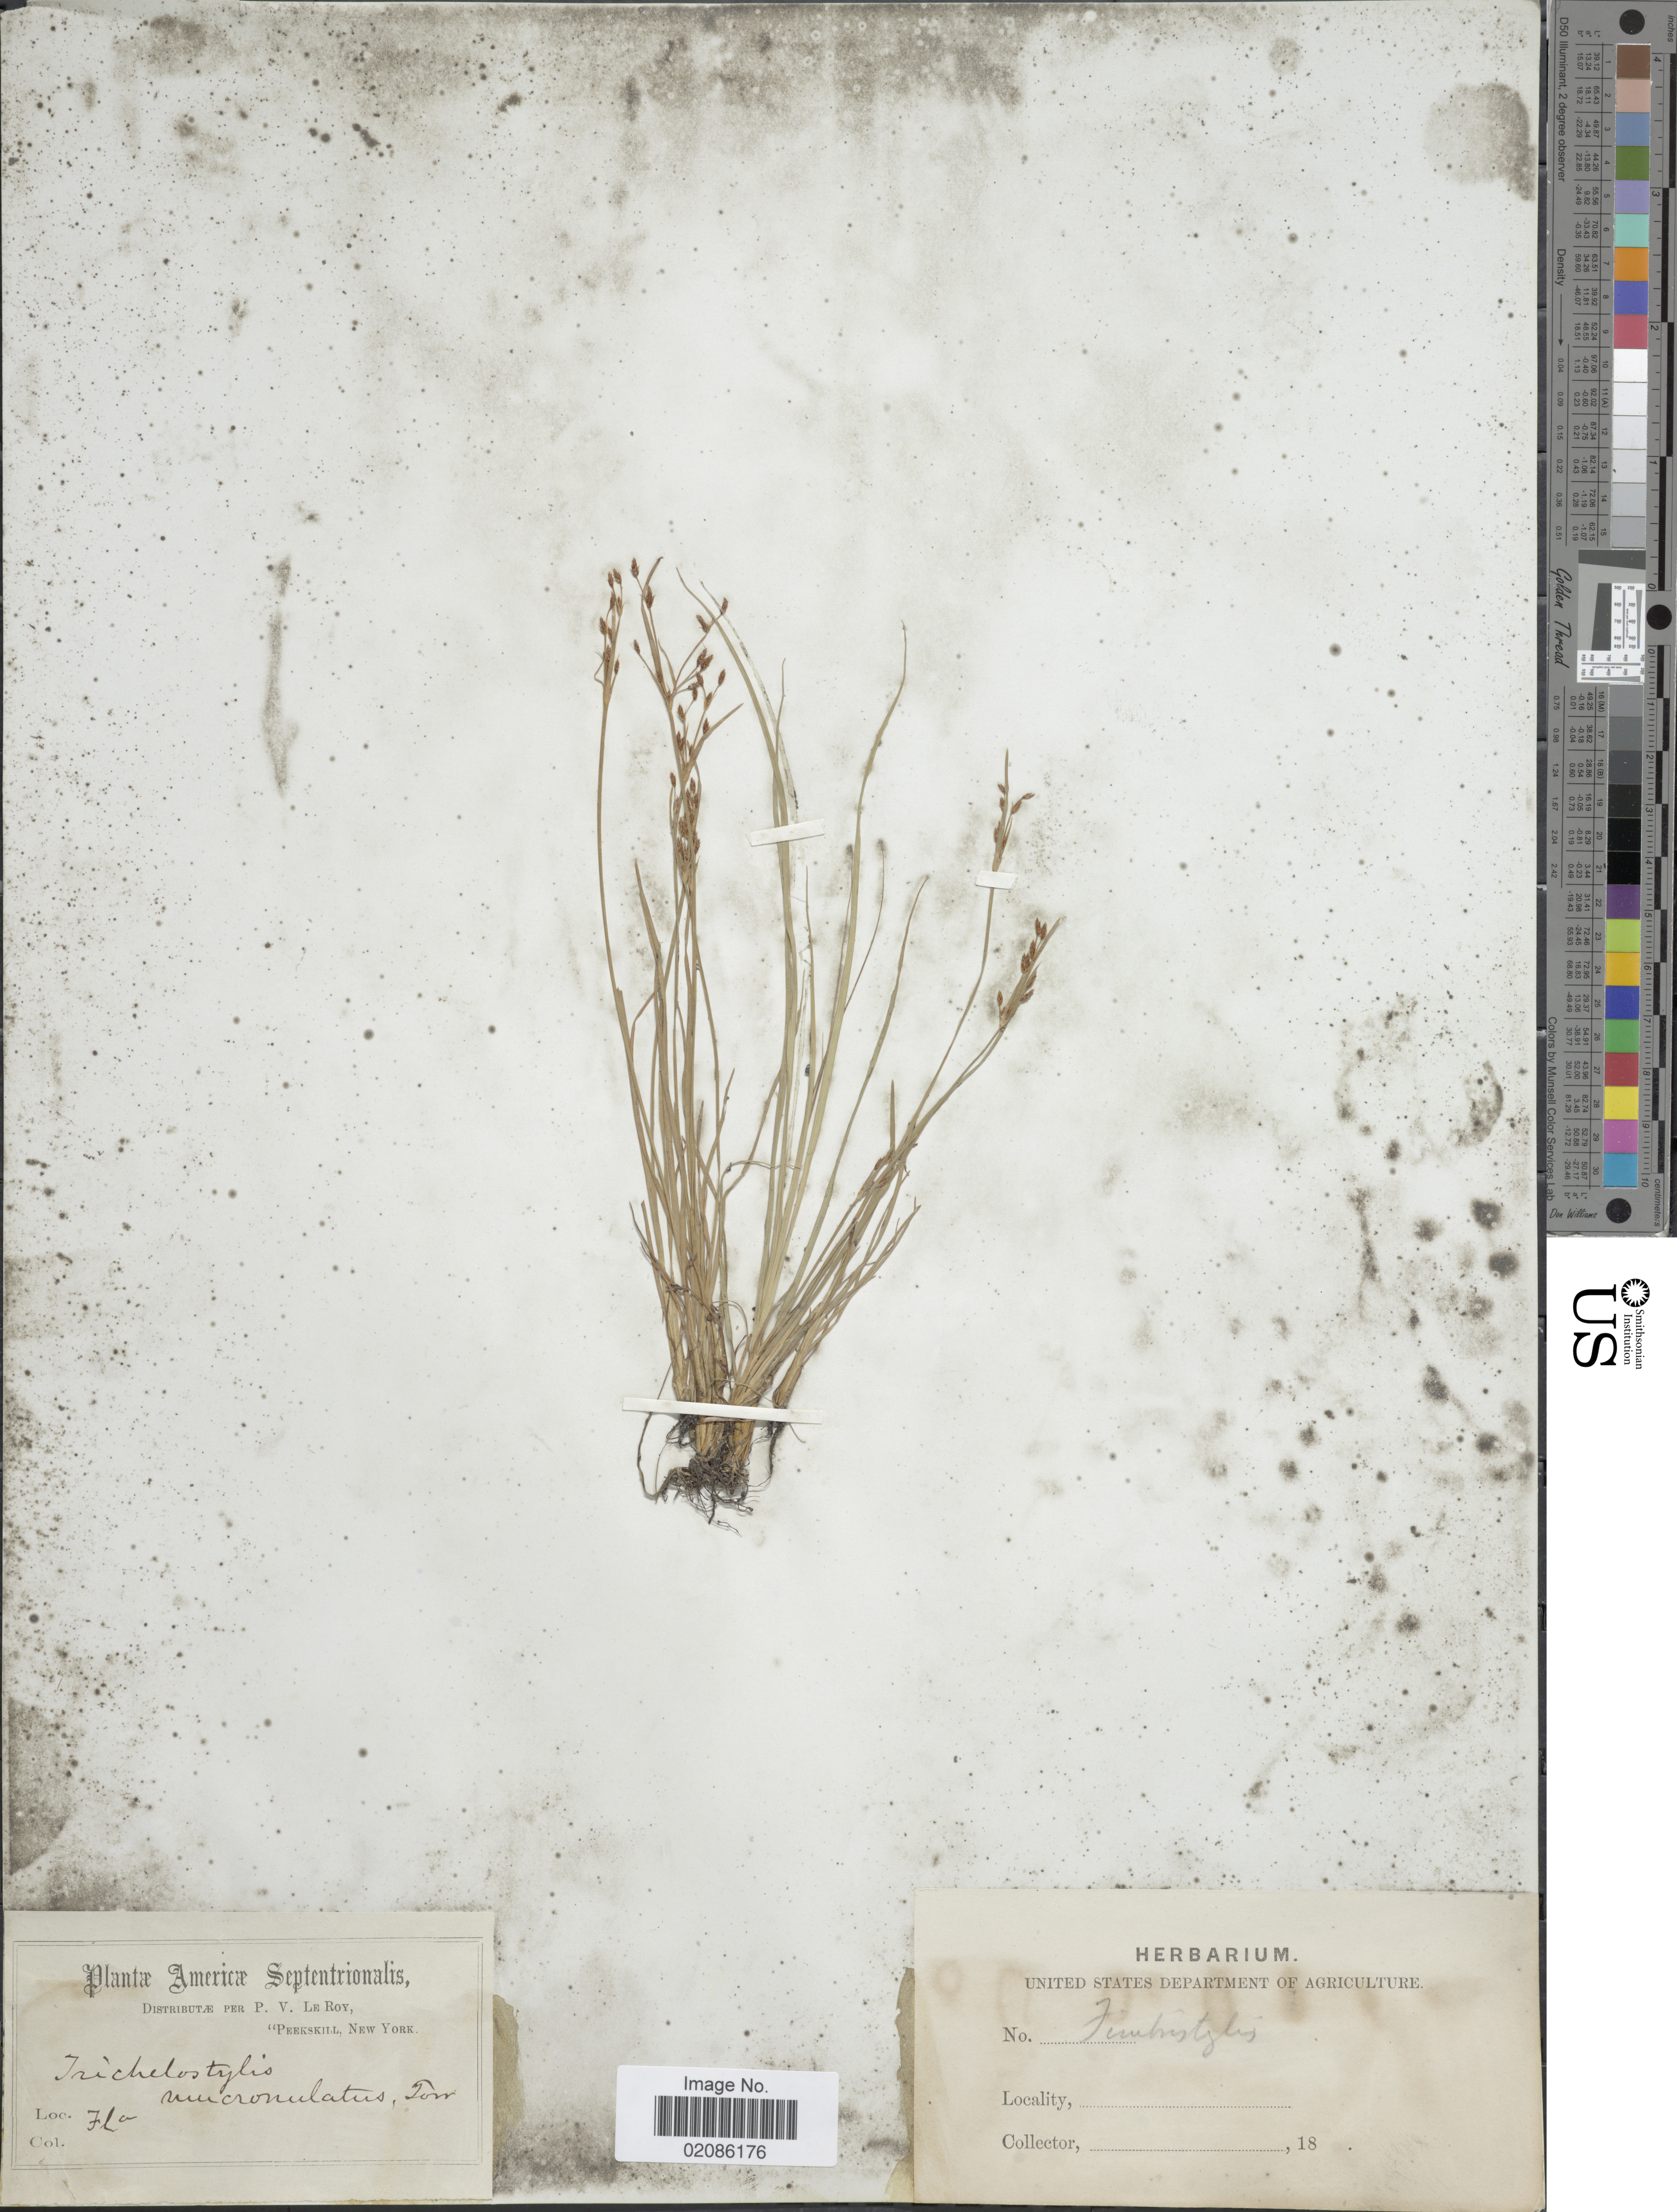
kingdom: Plantae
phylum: Tracheophyta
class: Liliopsida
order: Poales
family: Cyperaceae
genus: Fimbristylis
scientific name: Fimbristylis autumnalis (L.) Roem. & Schult.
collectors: P. Le Roy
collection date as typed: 18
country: United States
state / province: Florida